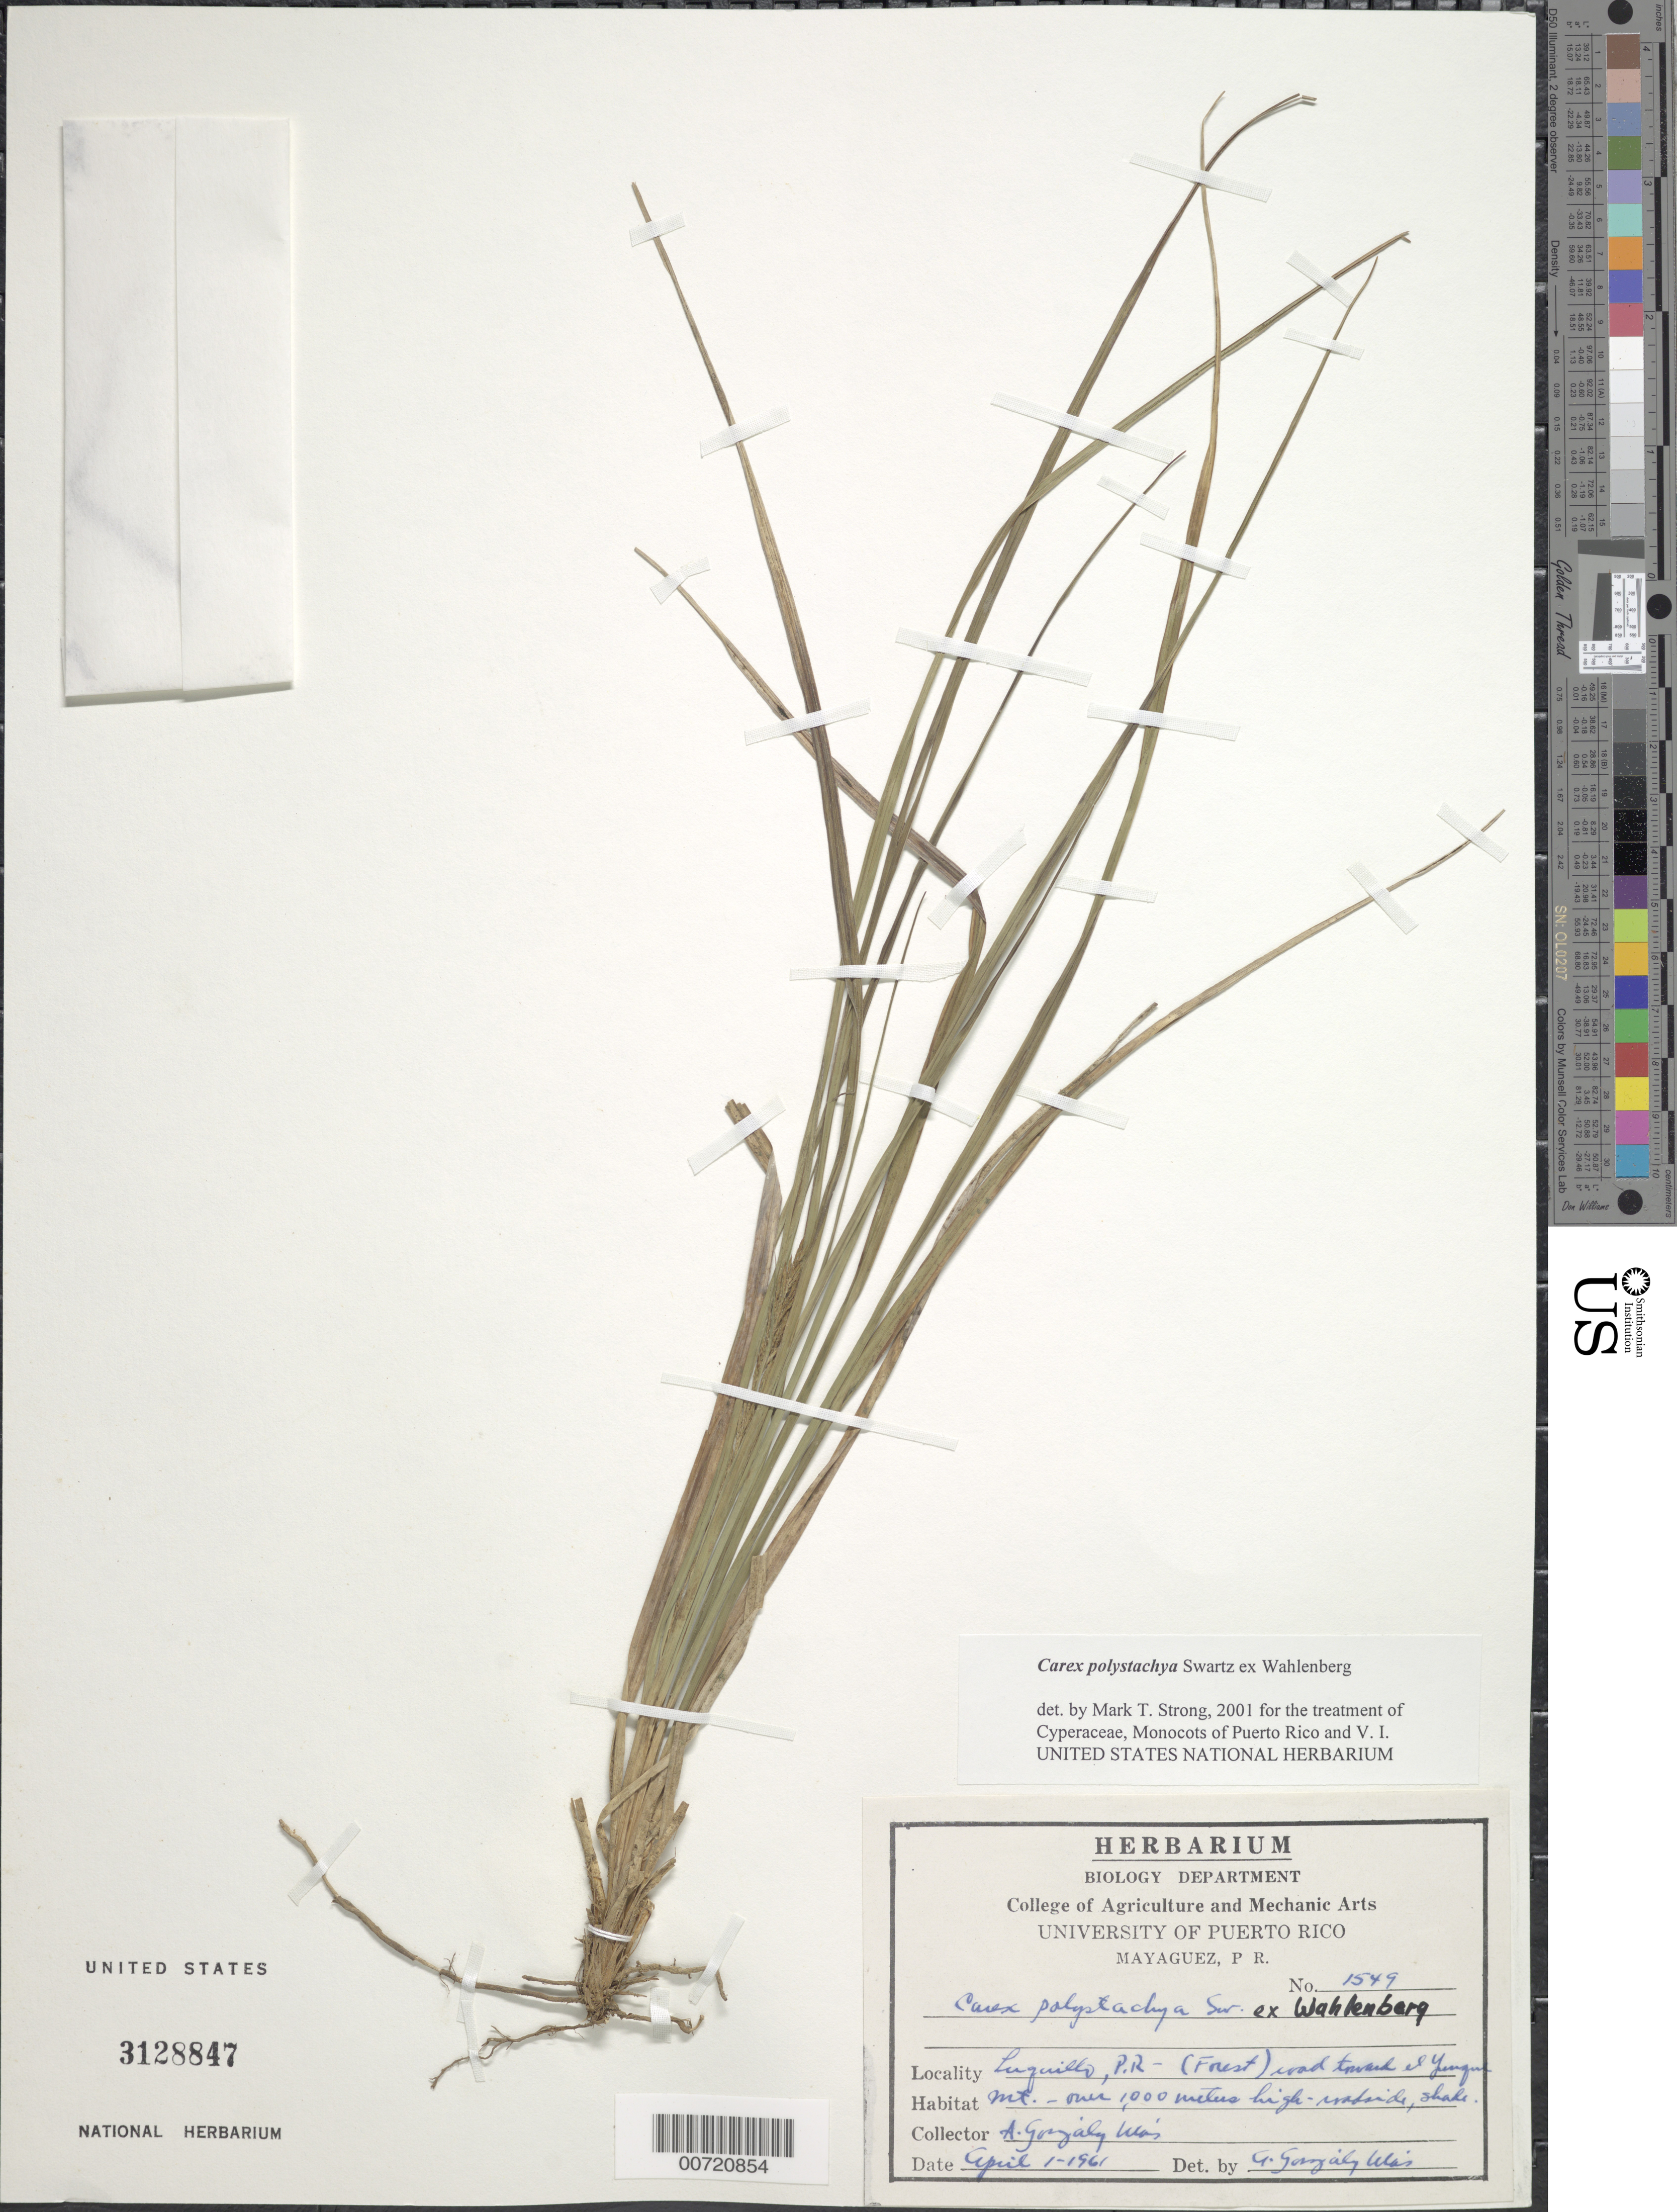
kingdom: Plantae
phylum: Tracheophyta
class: Liliopsida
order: Poales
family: Cyperaceae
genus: Carex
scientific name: Carex polystachya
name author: Sw. ex Wahlenb.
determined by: Strong, M. T., (US), Smithsonian Institution - National Museum of Natural History (UNITED STATES)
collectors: A. González Más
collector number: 1549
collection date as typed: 01 Apr 1961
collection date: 1961-04-01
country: Puerto Rico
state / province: Luquillo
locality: Luquillo: Luquillo Forest, road towards El Yunque Mt.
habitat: Roadside.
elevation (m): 1000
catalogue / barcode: US 3128847